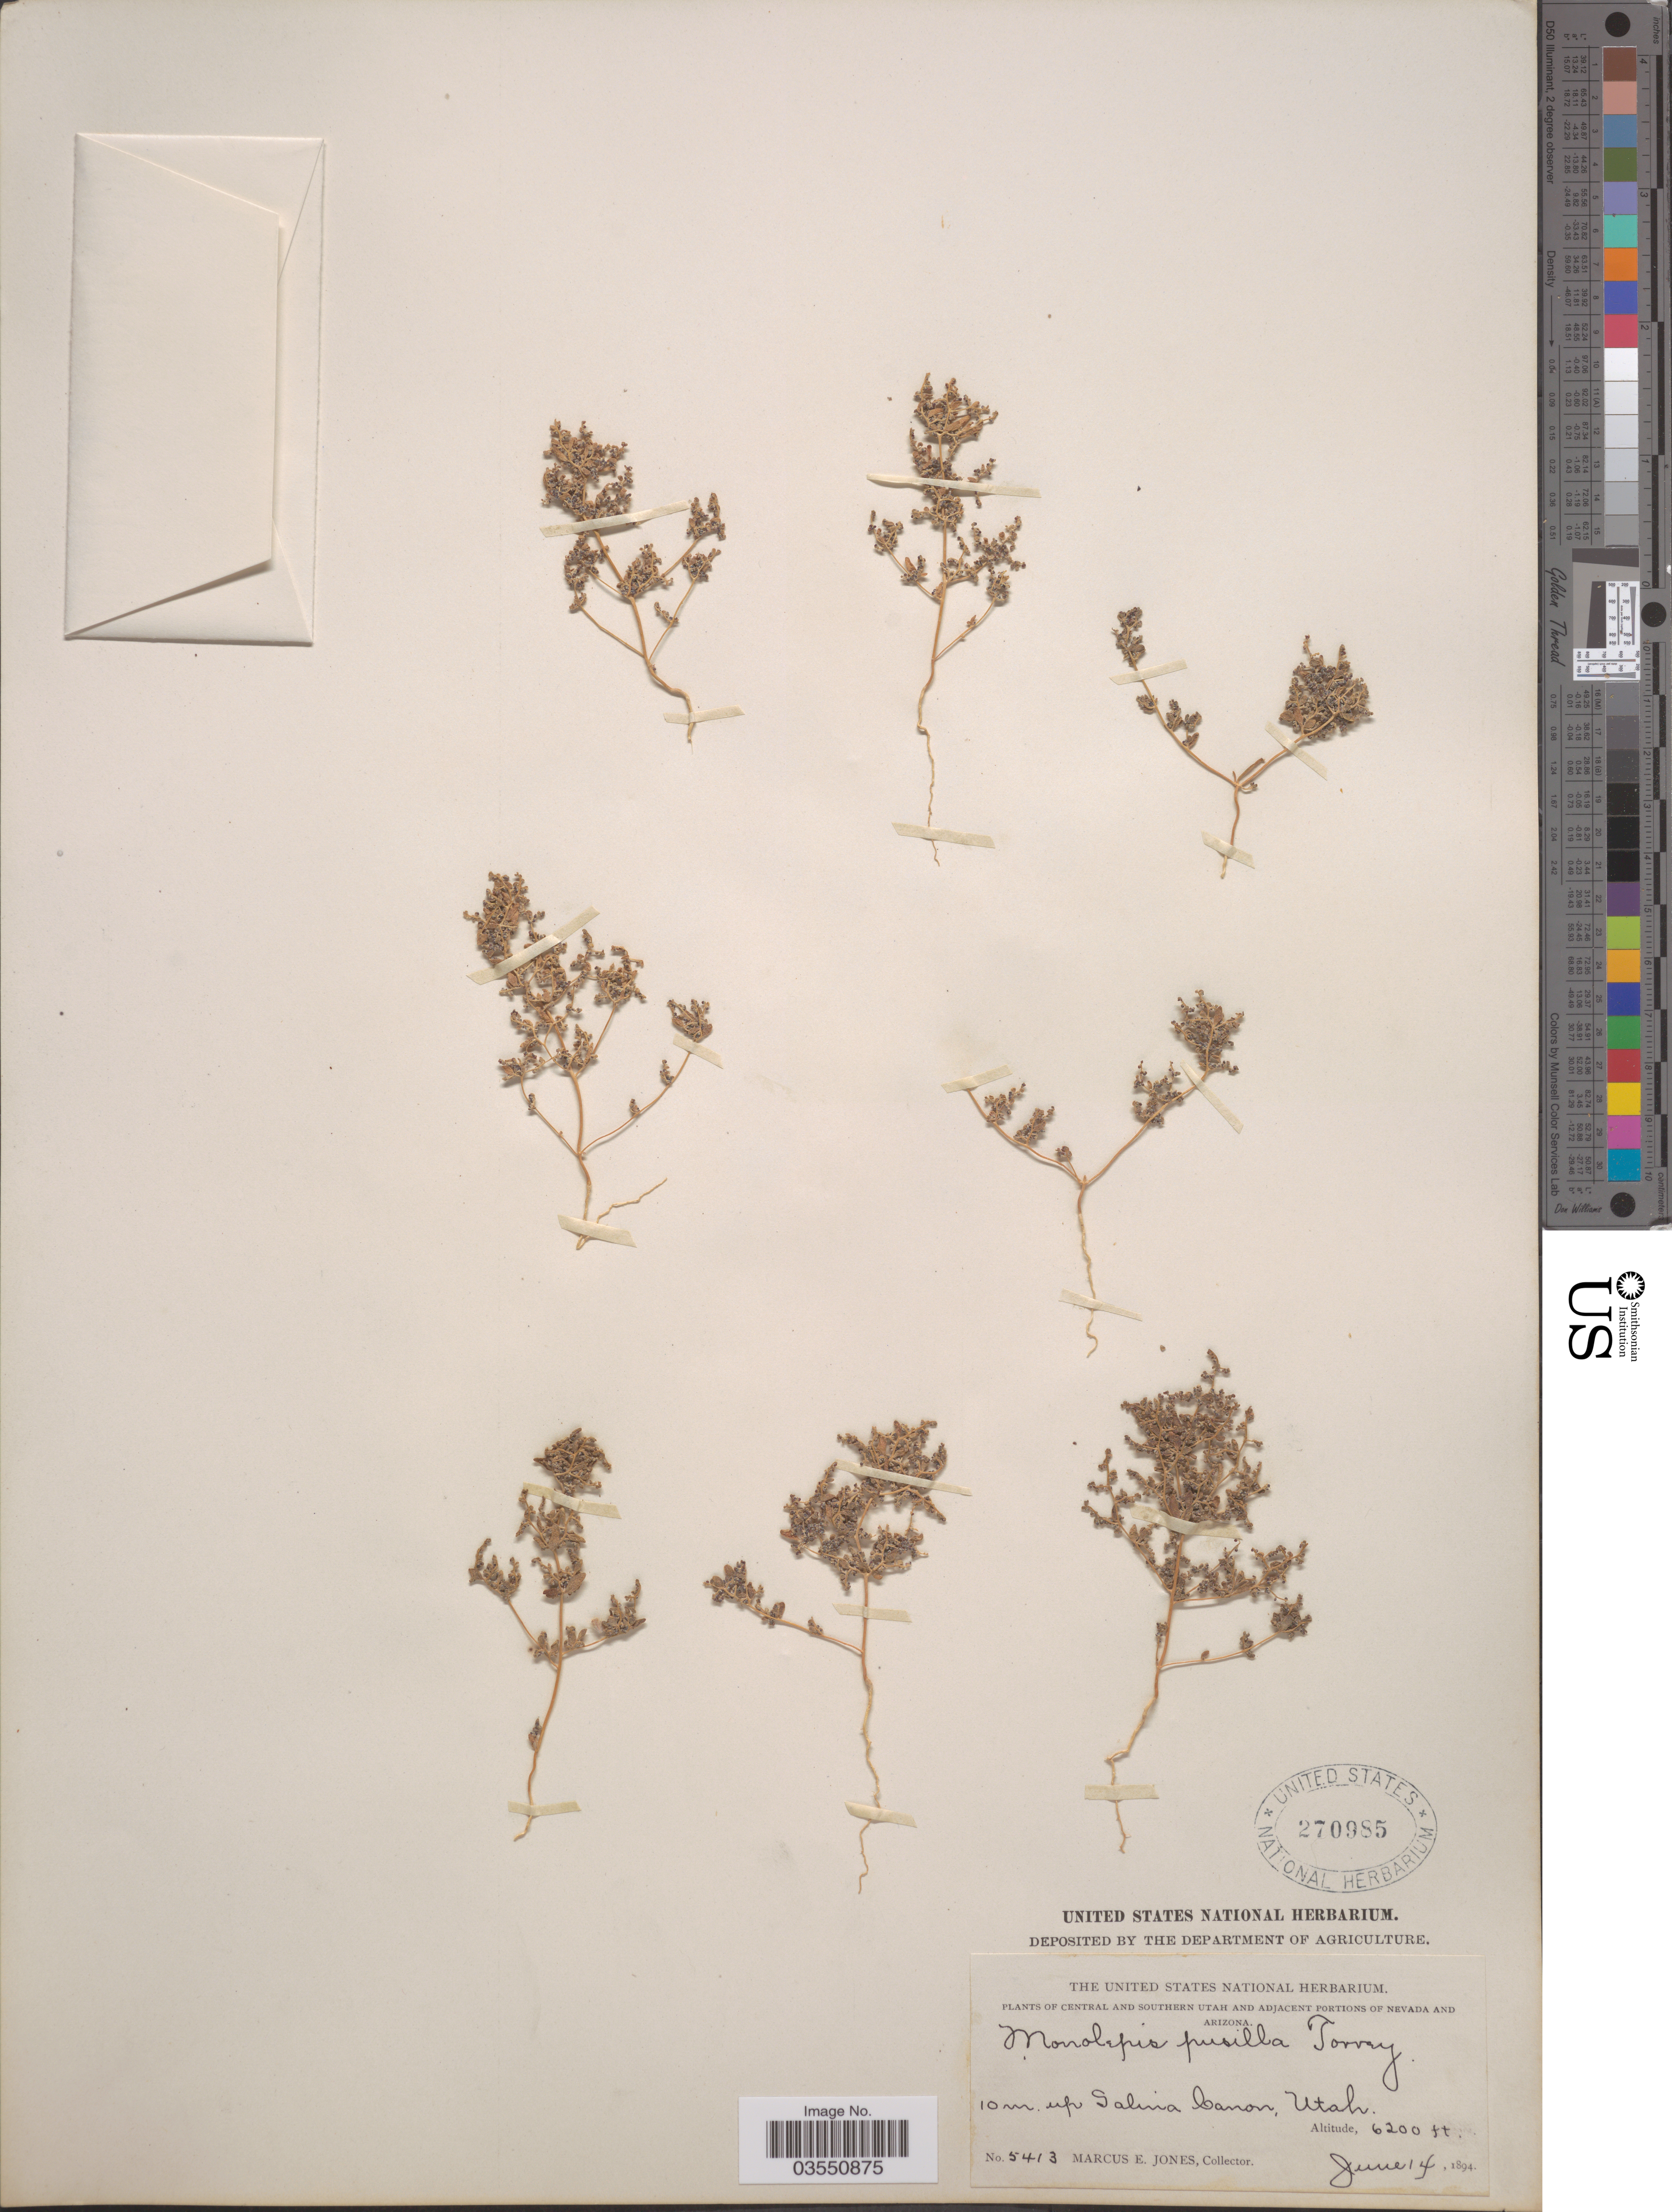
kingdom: Plantae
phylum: Tracheophyta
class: Magnoliopsida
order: Caryophyllales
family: Amaranthaceae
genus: Micromonolepis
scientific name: Micromonolepis pusilla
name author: (Torr. ex S. Watson) Ulbr.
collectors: M. E. Jones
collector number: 5413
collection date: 1894-06-14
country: United States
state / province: Utah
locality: Central and Southern Utah. 10 m. up Salina Canon.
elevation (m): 1890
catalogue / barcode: US 270985